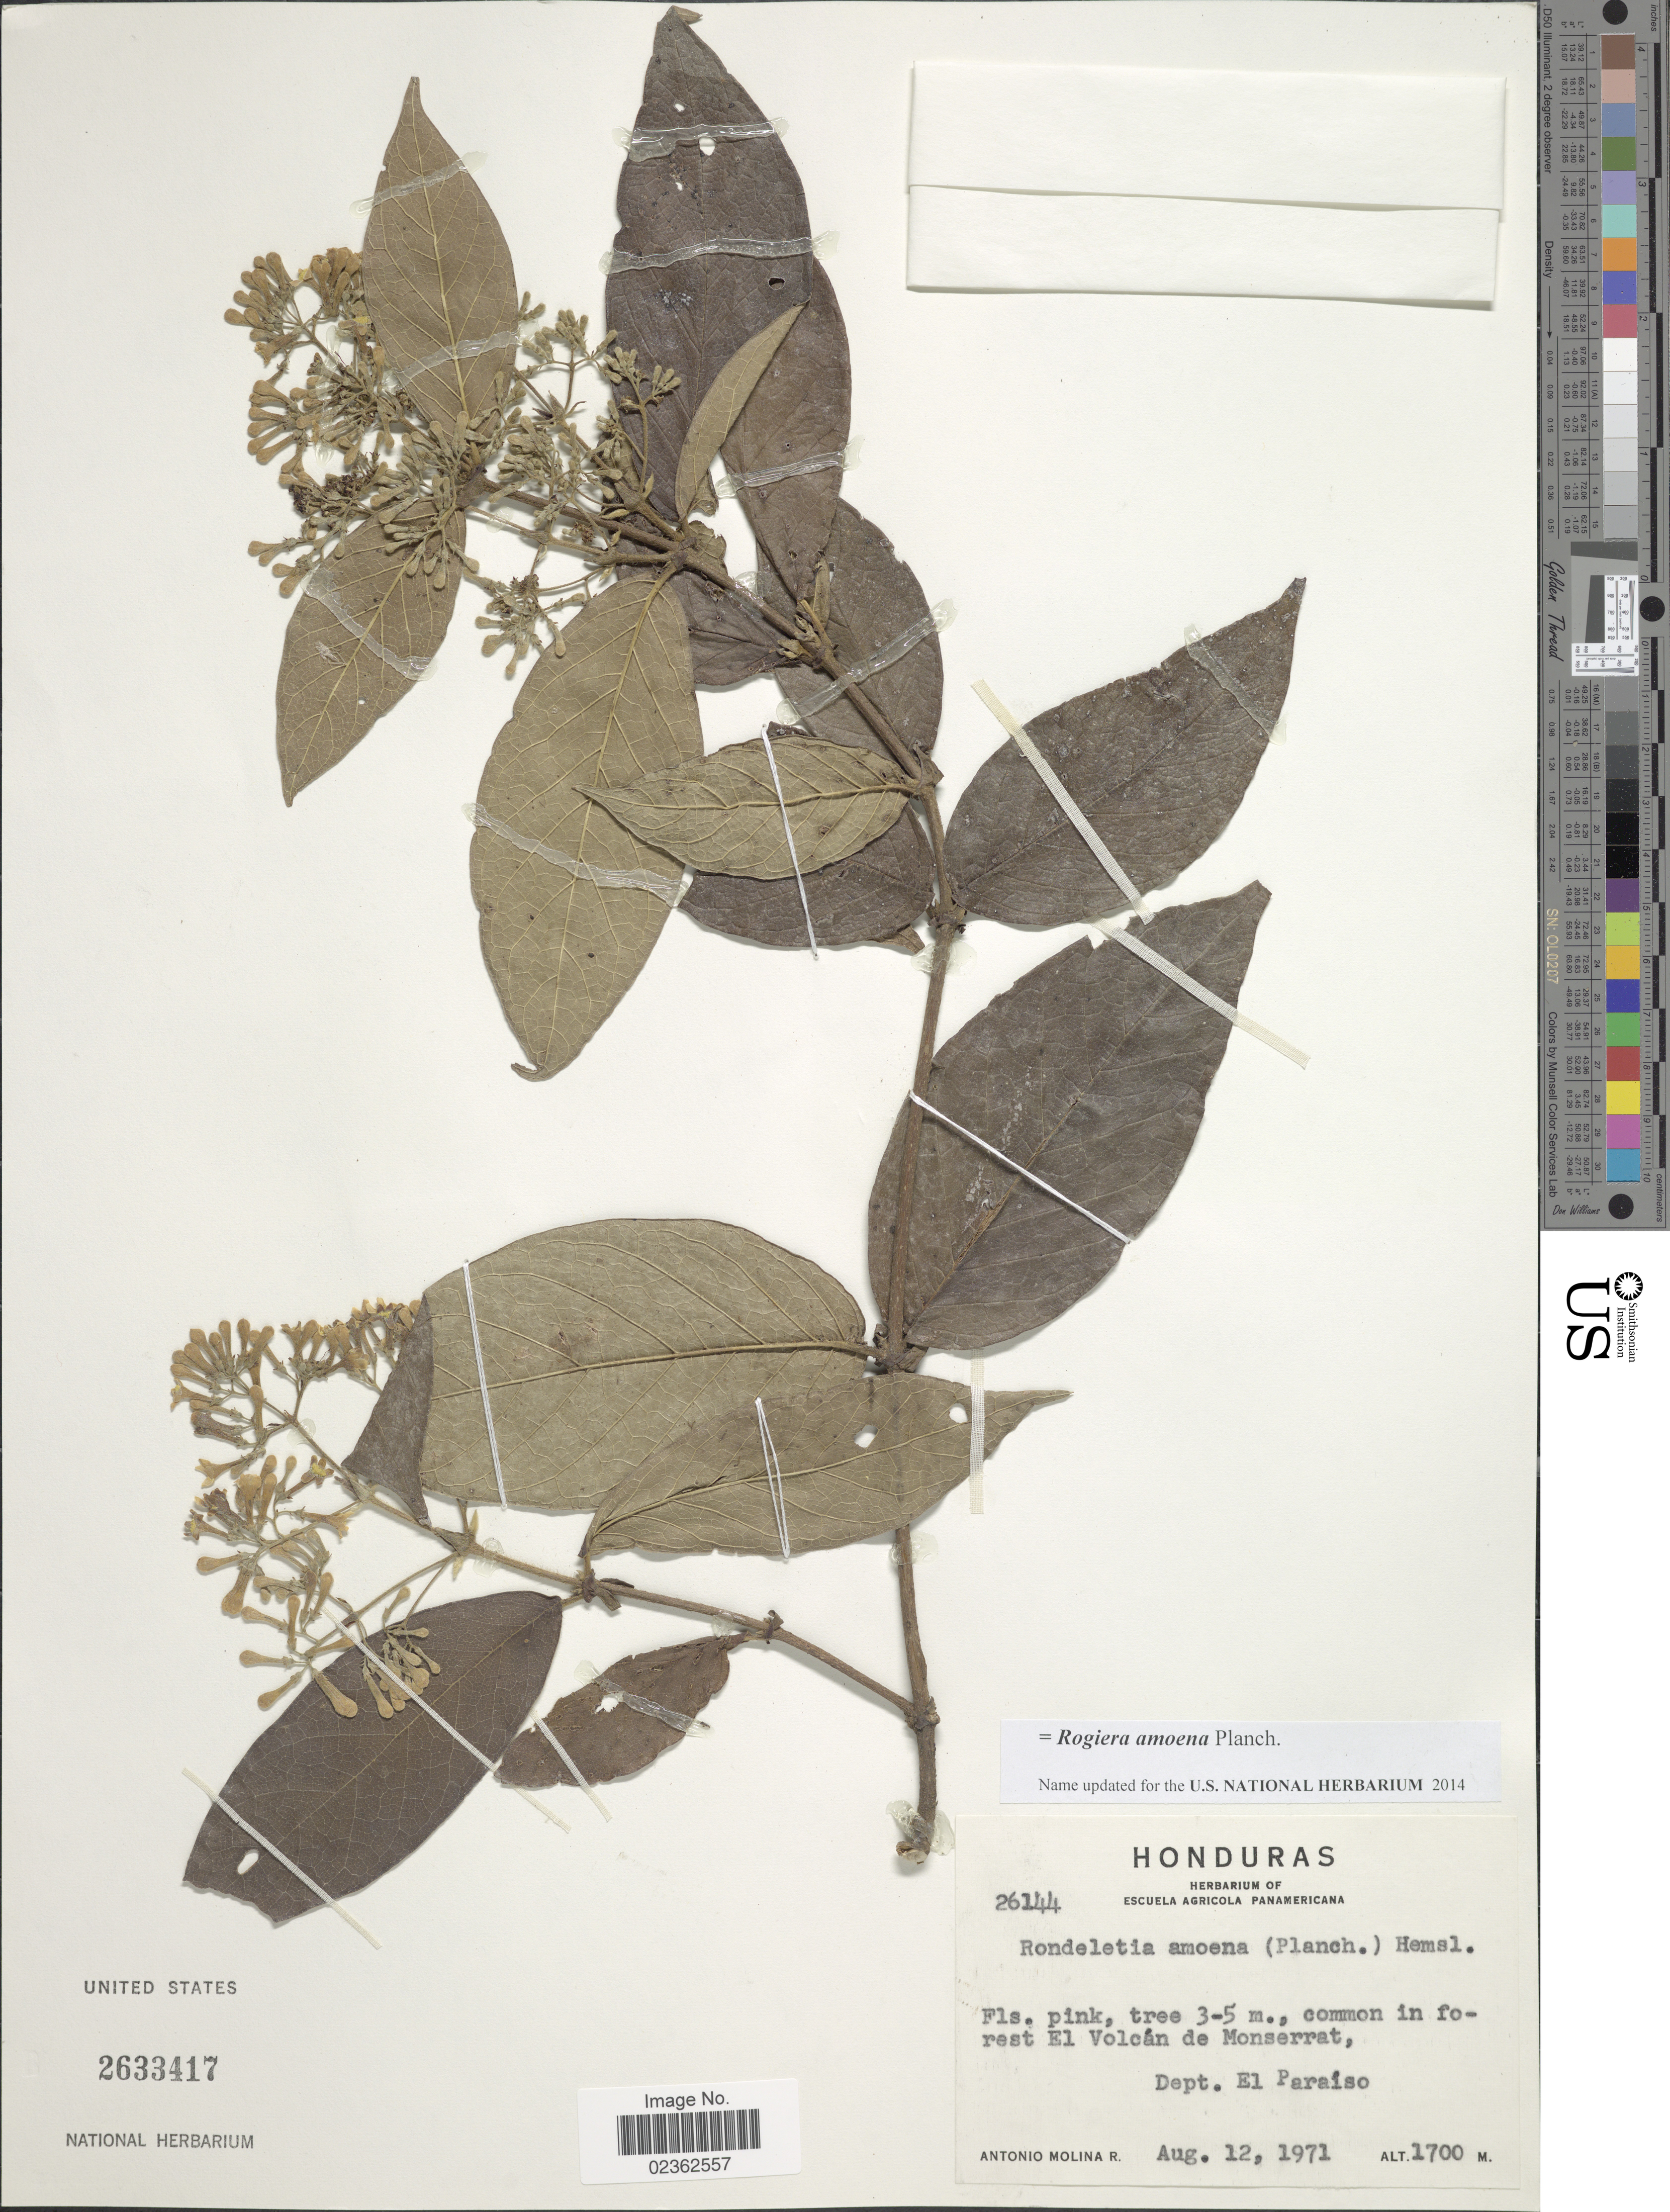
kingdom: Plantae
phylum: Tracheophyta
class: Magnoliopsida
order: Gentianales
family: Rubiaceae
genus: Rogiera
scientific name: Rogiera amoena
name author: Planch.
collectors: A. Molina R.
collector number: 26144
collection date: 1971-08-12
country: Honduras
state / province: El Paraíso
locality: Common in forest El Volcan de Monserrat.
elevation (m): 1700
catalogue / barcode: US 2633417